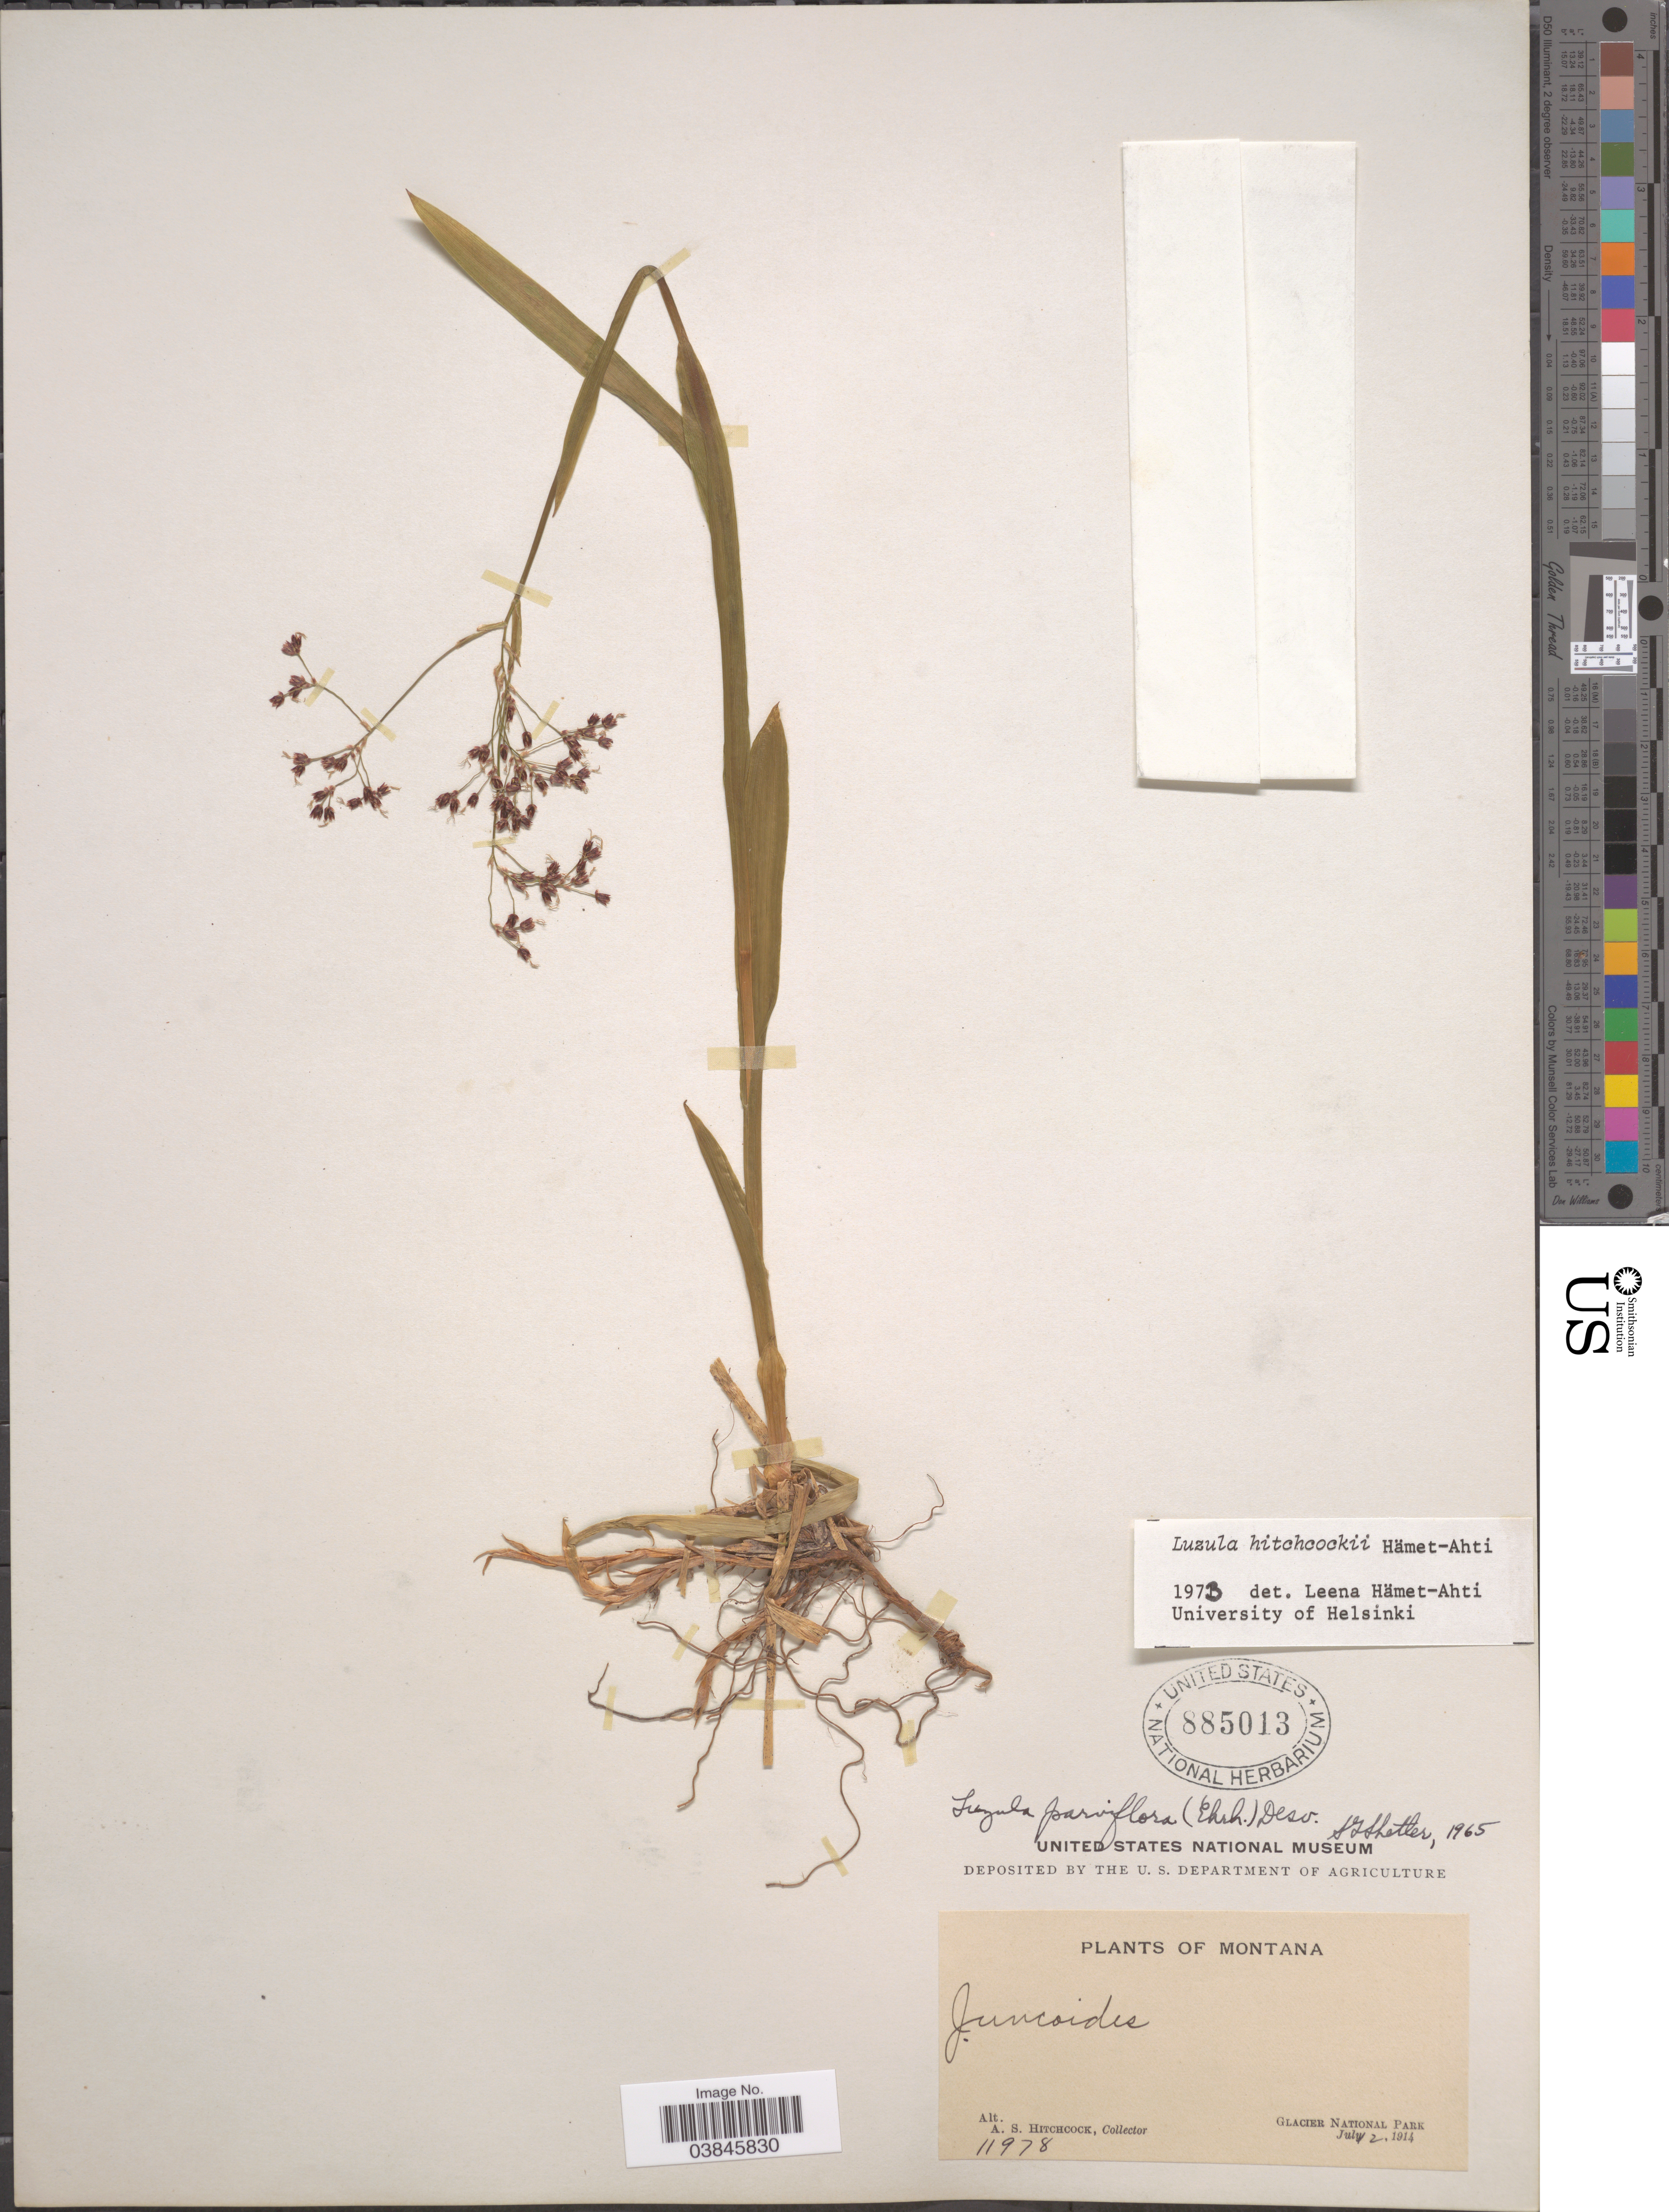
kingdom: Plantae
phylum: Tracheophyta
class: Liliopsida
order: Poales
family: Juncaceae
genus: Luzula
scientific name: Luzula hitchcockii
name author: Hämet-Ahti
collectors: A. S. Hitchcock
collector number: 11978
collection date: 1914-07-02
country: United States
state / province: Montana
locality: Glacier National Park.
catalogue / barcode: US 885013